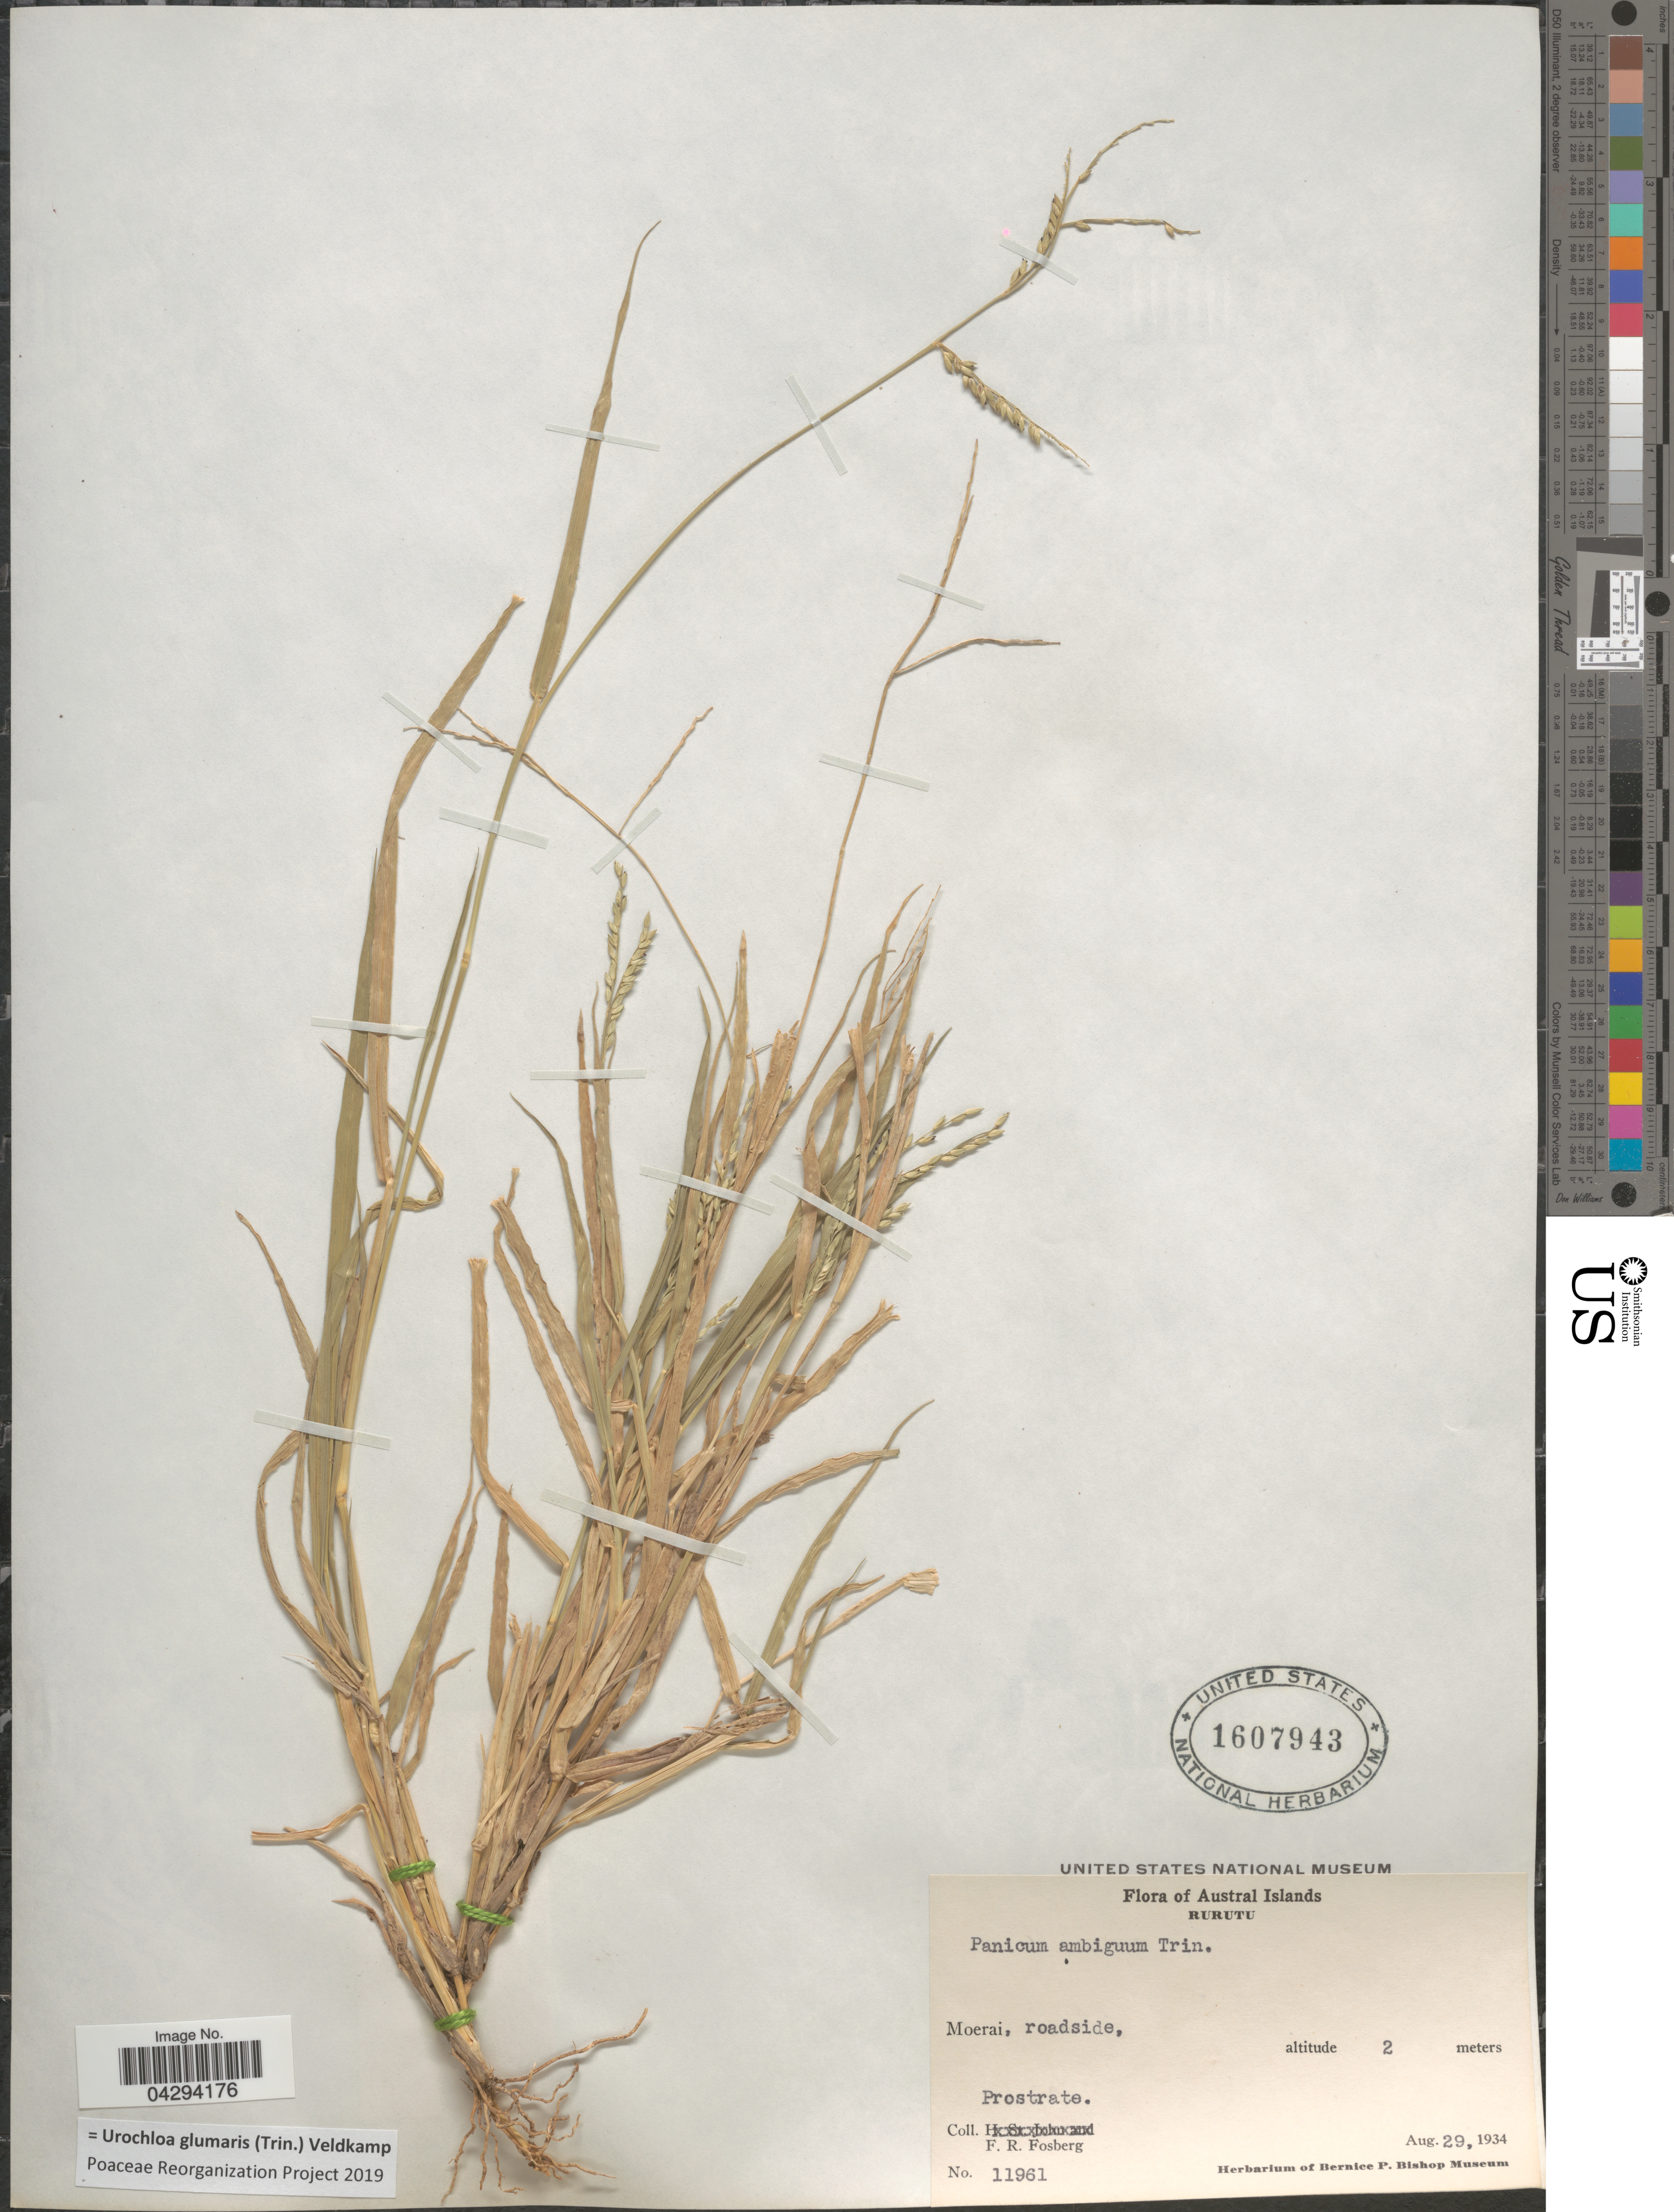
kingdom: Plantae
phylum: Tracheophyta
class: Liliopsida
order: Poales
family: Poaceae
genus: Urochloa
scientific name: Urochloa glumaris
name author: (Trin.) Veldkamp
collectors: F. R. Fosberg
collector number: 11961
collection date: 1934-08-29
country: French Polynesia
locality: Austral Islands. Rurutu. Moerai, roadside.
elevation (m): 2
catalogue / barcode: US 1607943